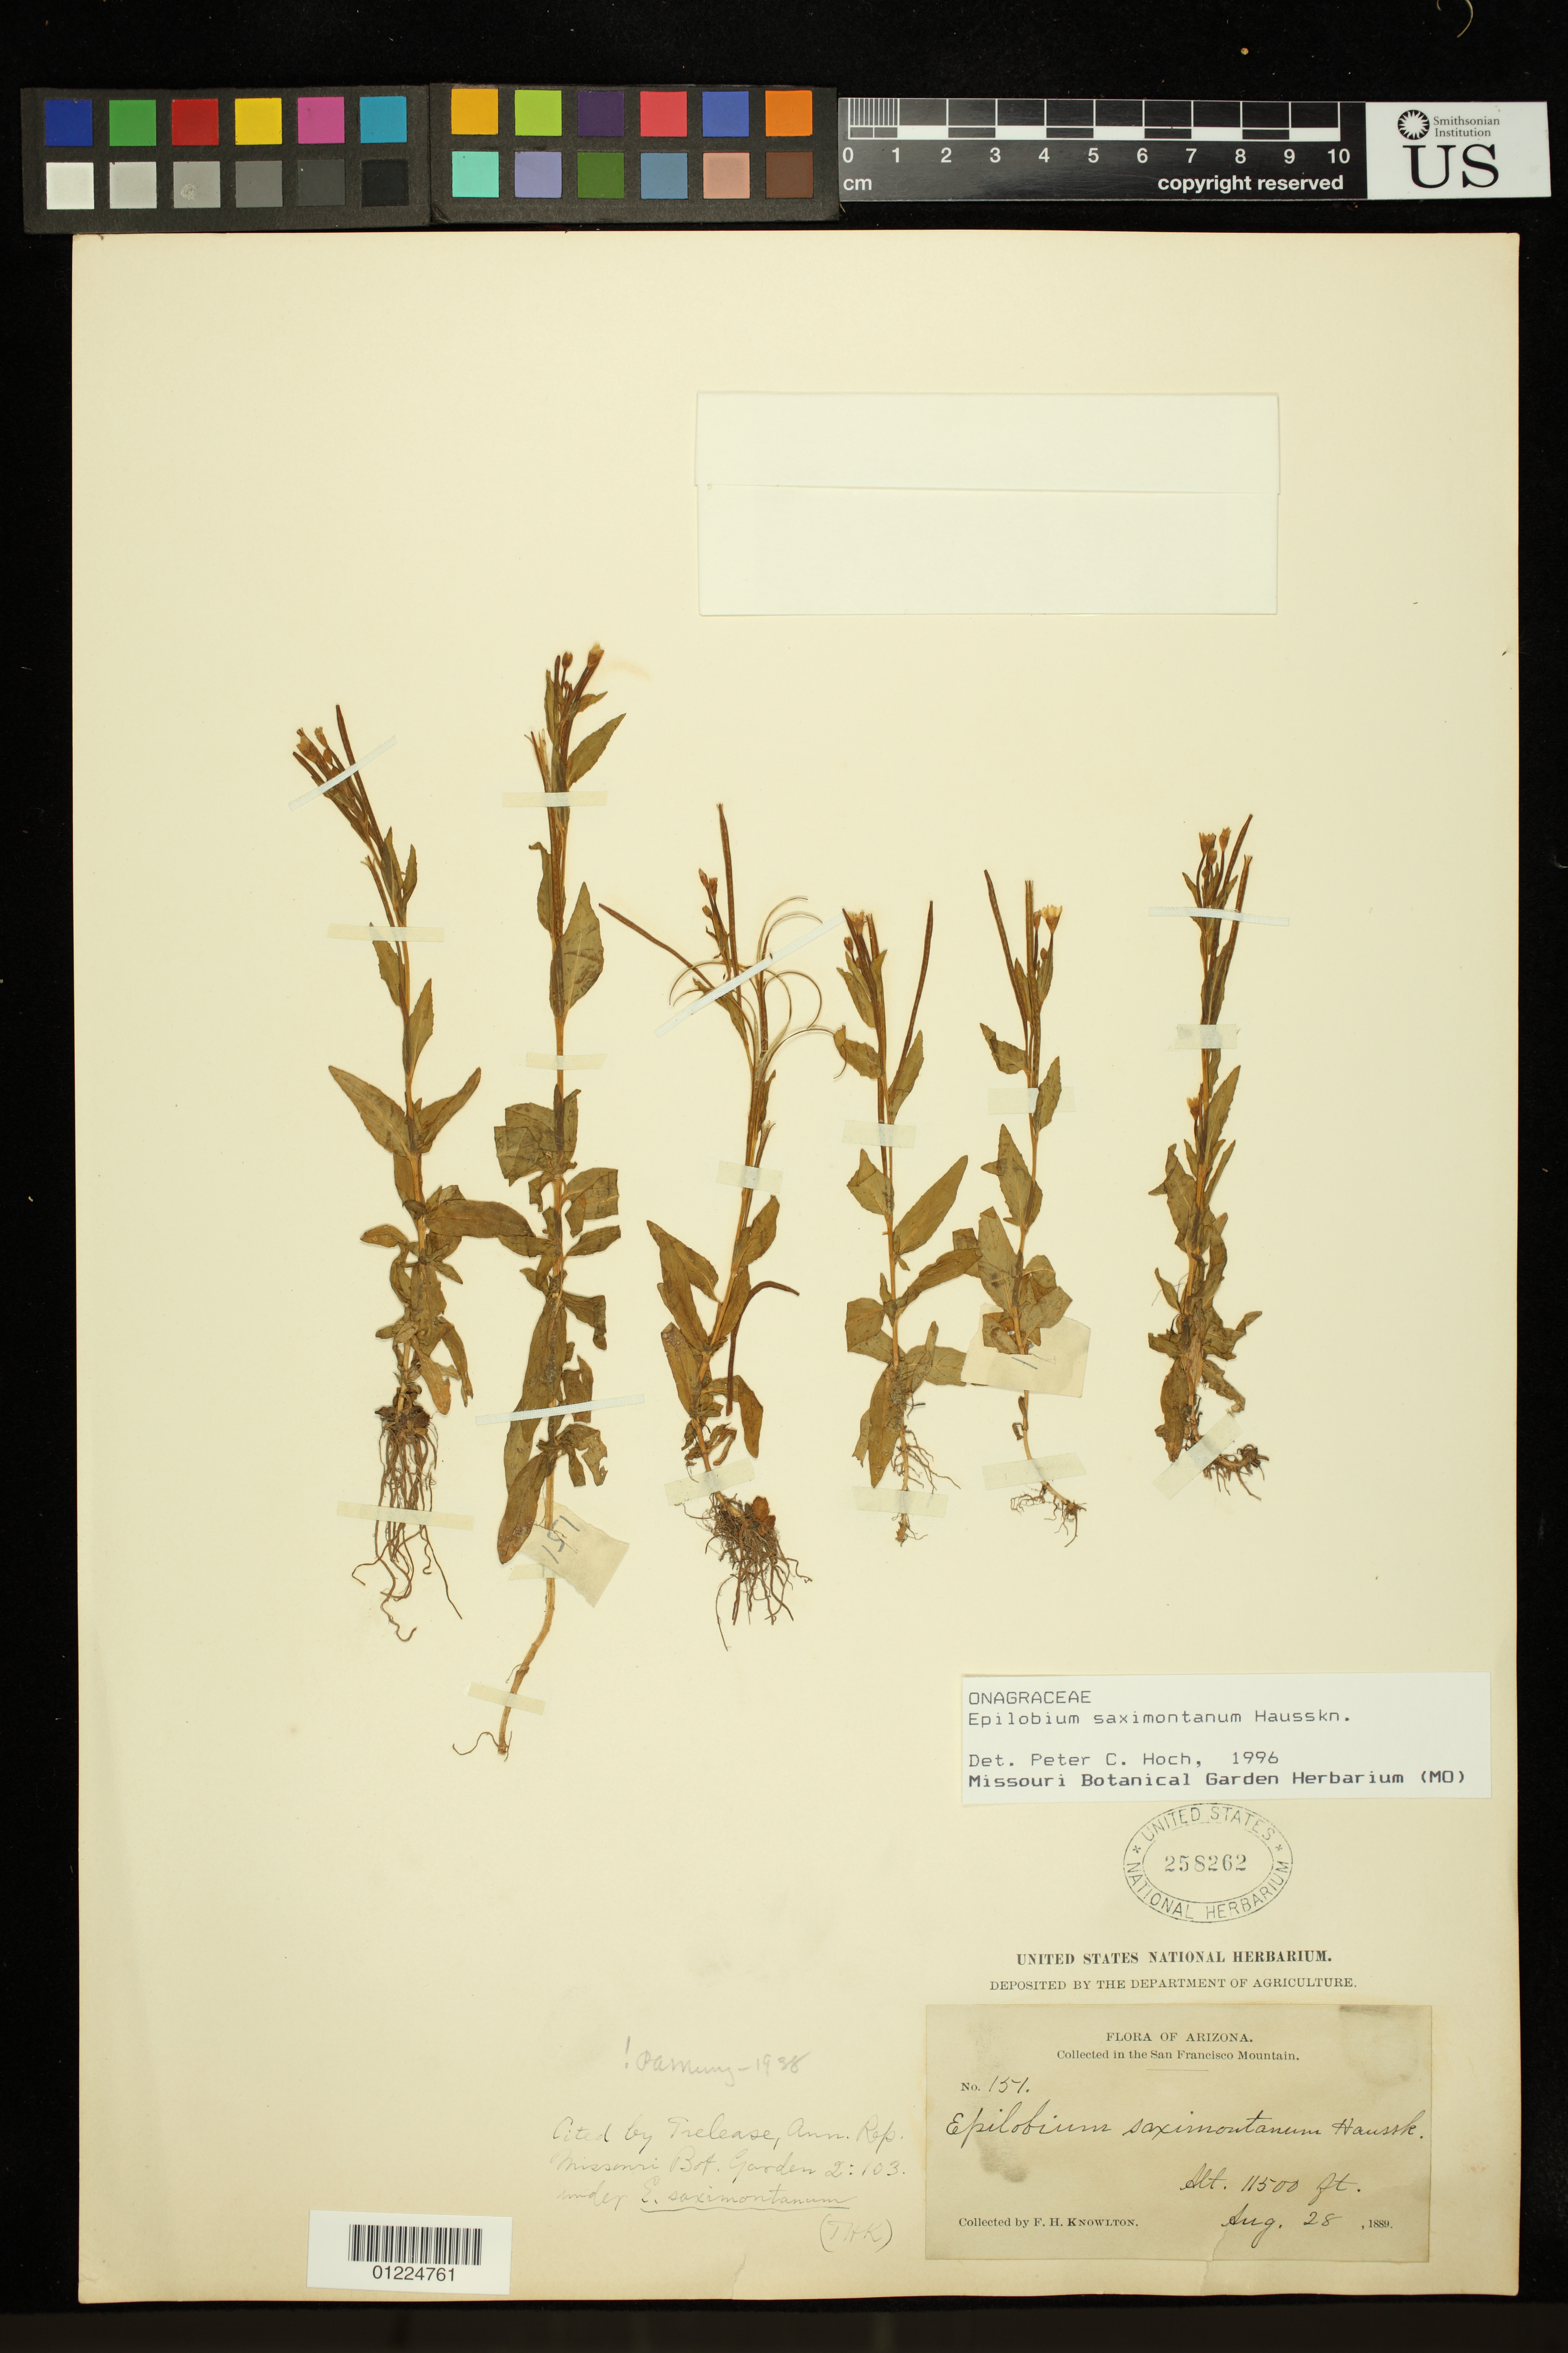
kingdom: Plantae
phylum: Tracheophyta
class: Magnoliopsida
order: Myrtales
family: Onagraceae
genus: Epilobium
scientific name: Epilobium saximontanum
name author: Hausskn.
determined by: Hoch, P. C.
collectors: F. H. Knowlton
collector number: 151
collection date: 1889-08-28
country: United States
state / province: Arizona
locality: San Francisco Mountain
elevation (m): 3505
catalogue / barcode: US 258262